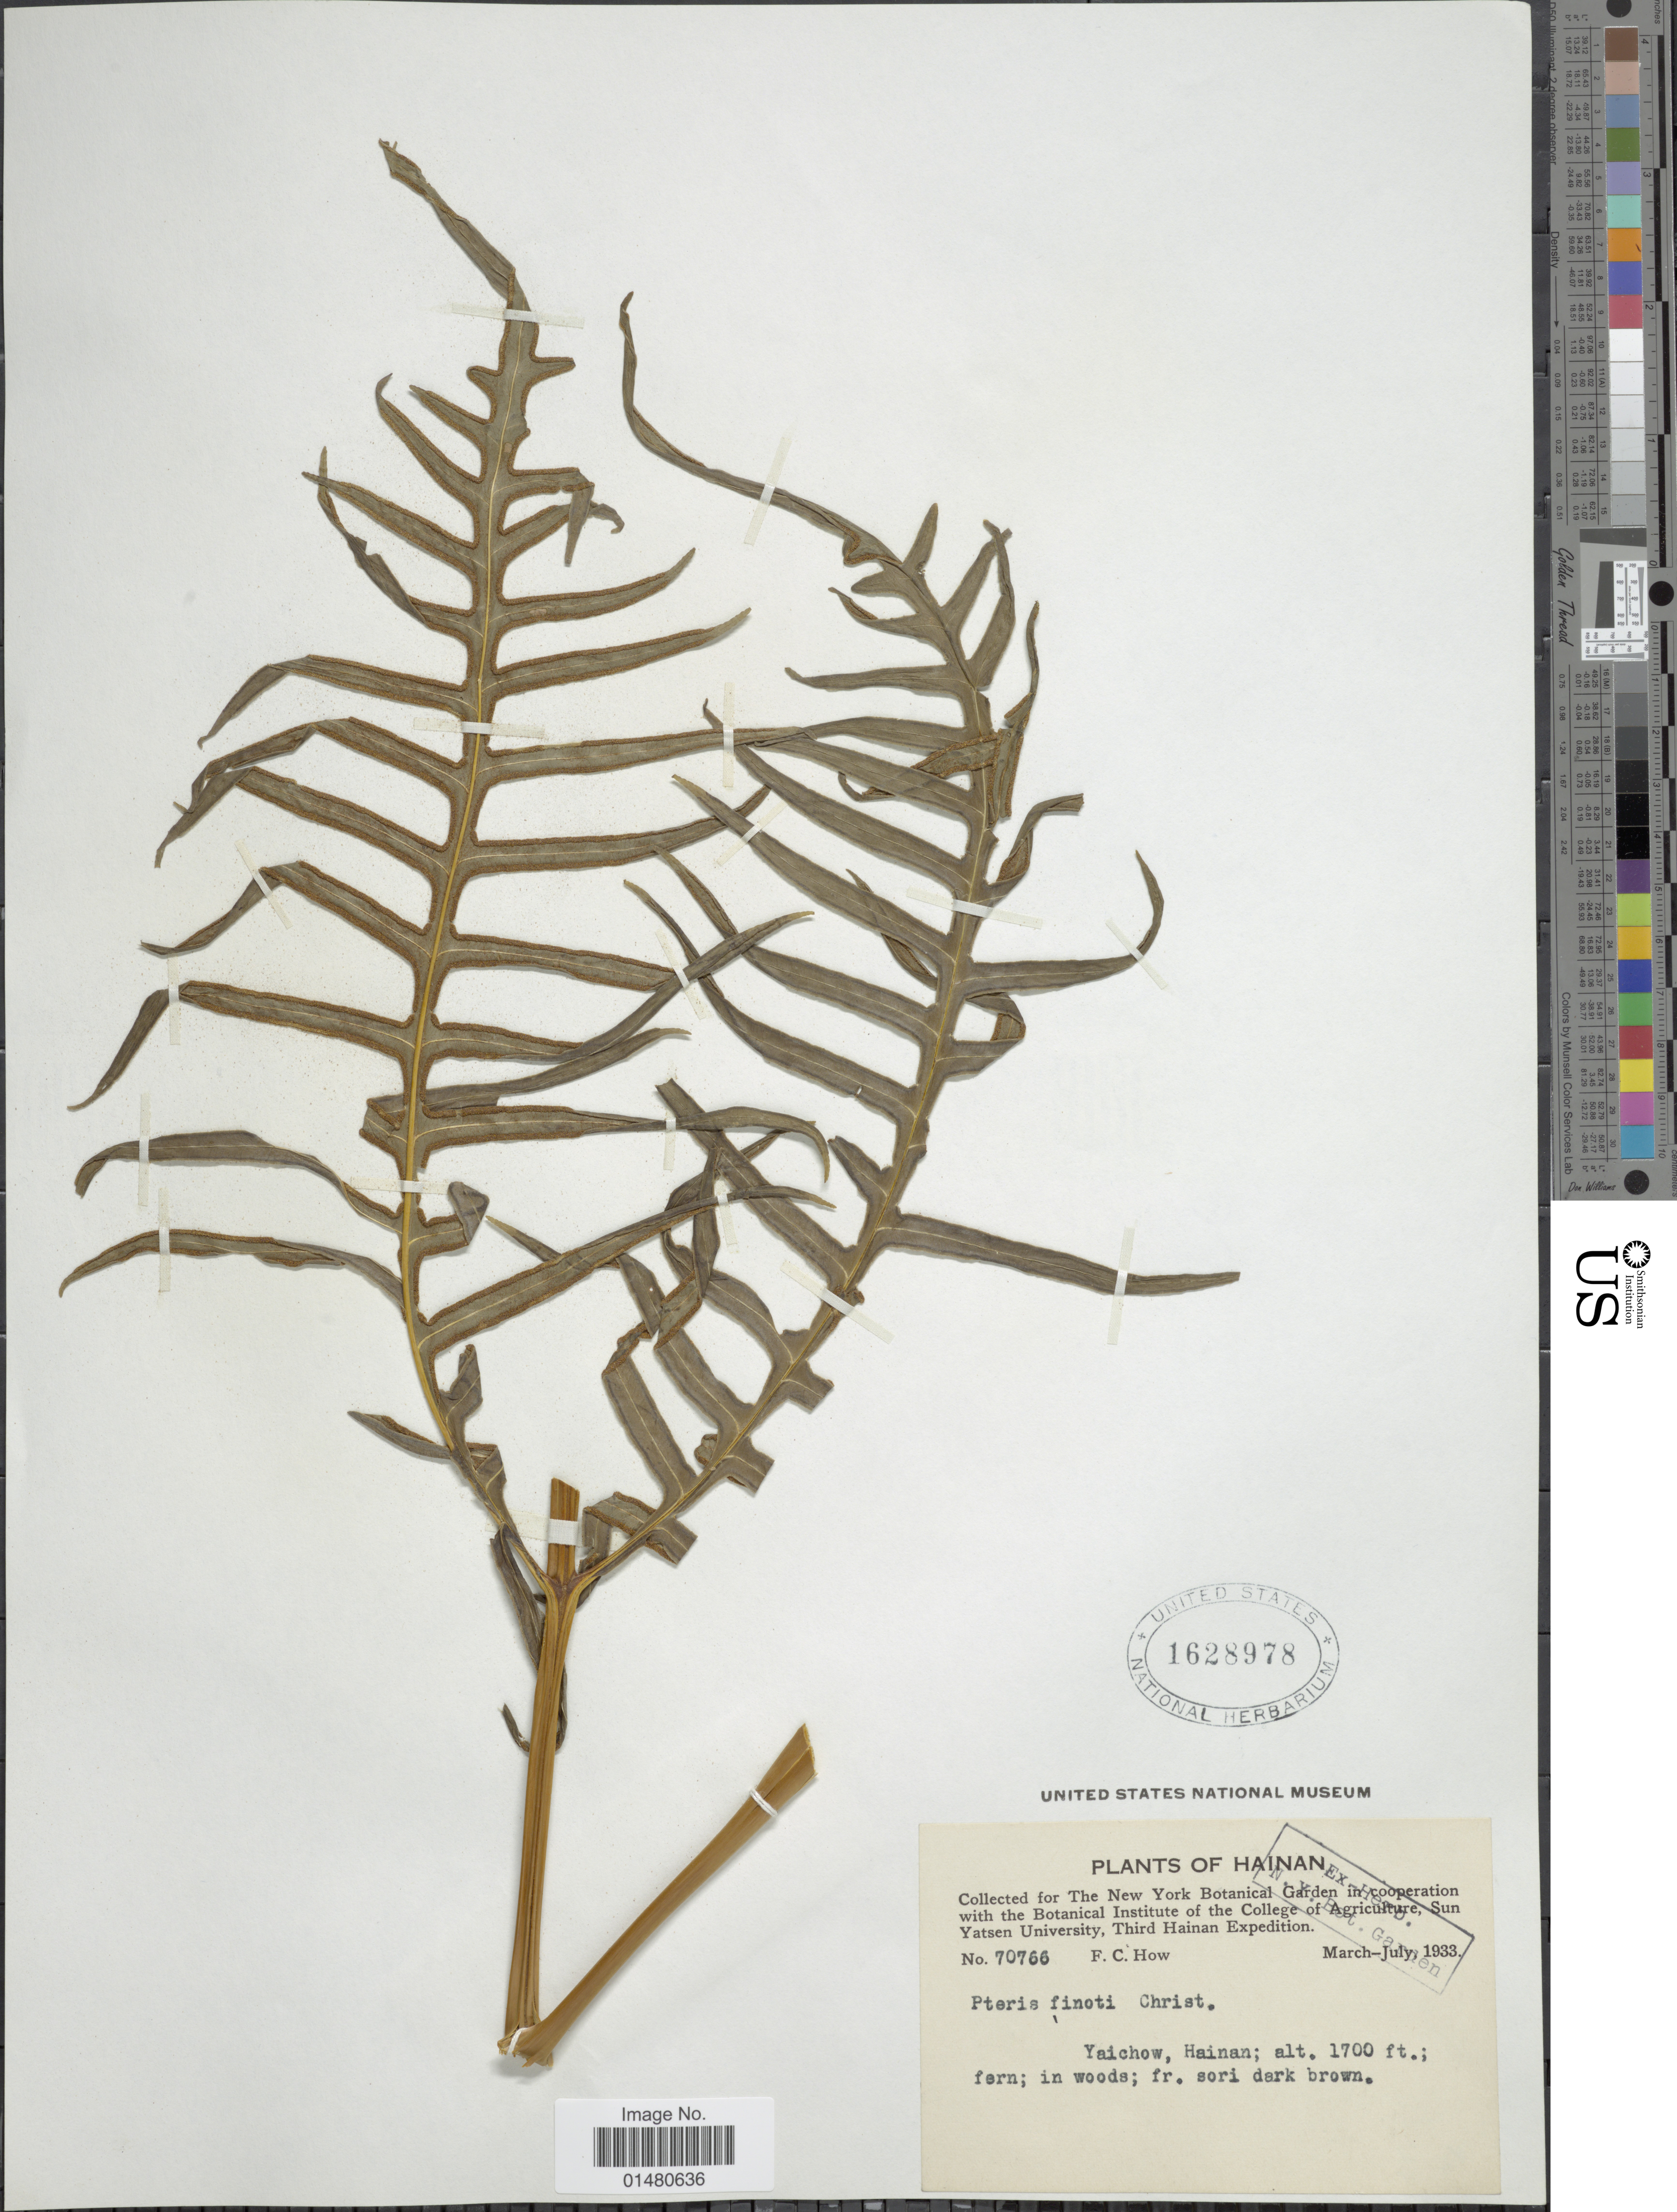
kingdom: Plantae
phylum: Tracheophyta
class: Polypodiopsida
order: Polypodiales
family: Pteridaceae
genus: Pteris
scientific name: Pteris finotii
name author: Christ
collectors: F. C. How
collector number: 70766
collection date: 1933-03/1933-07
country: China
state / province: Hainan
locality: Yaichow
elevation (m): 518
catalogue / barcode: US 1628978